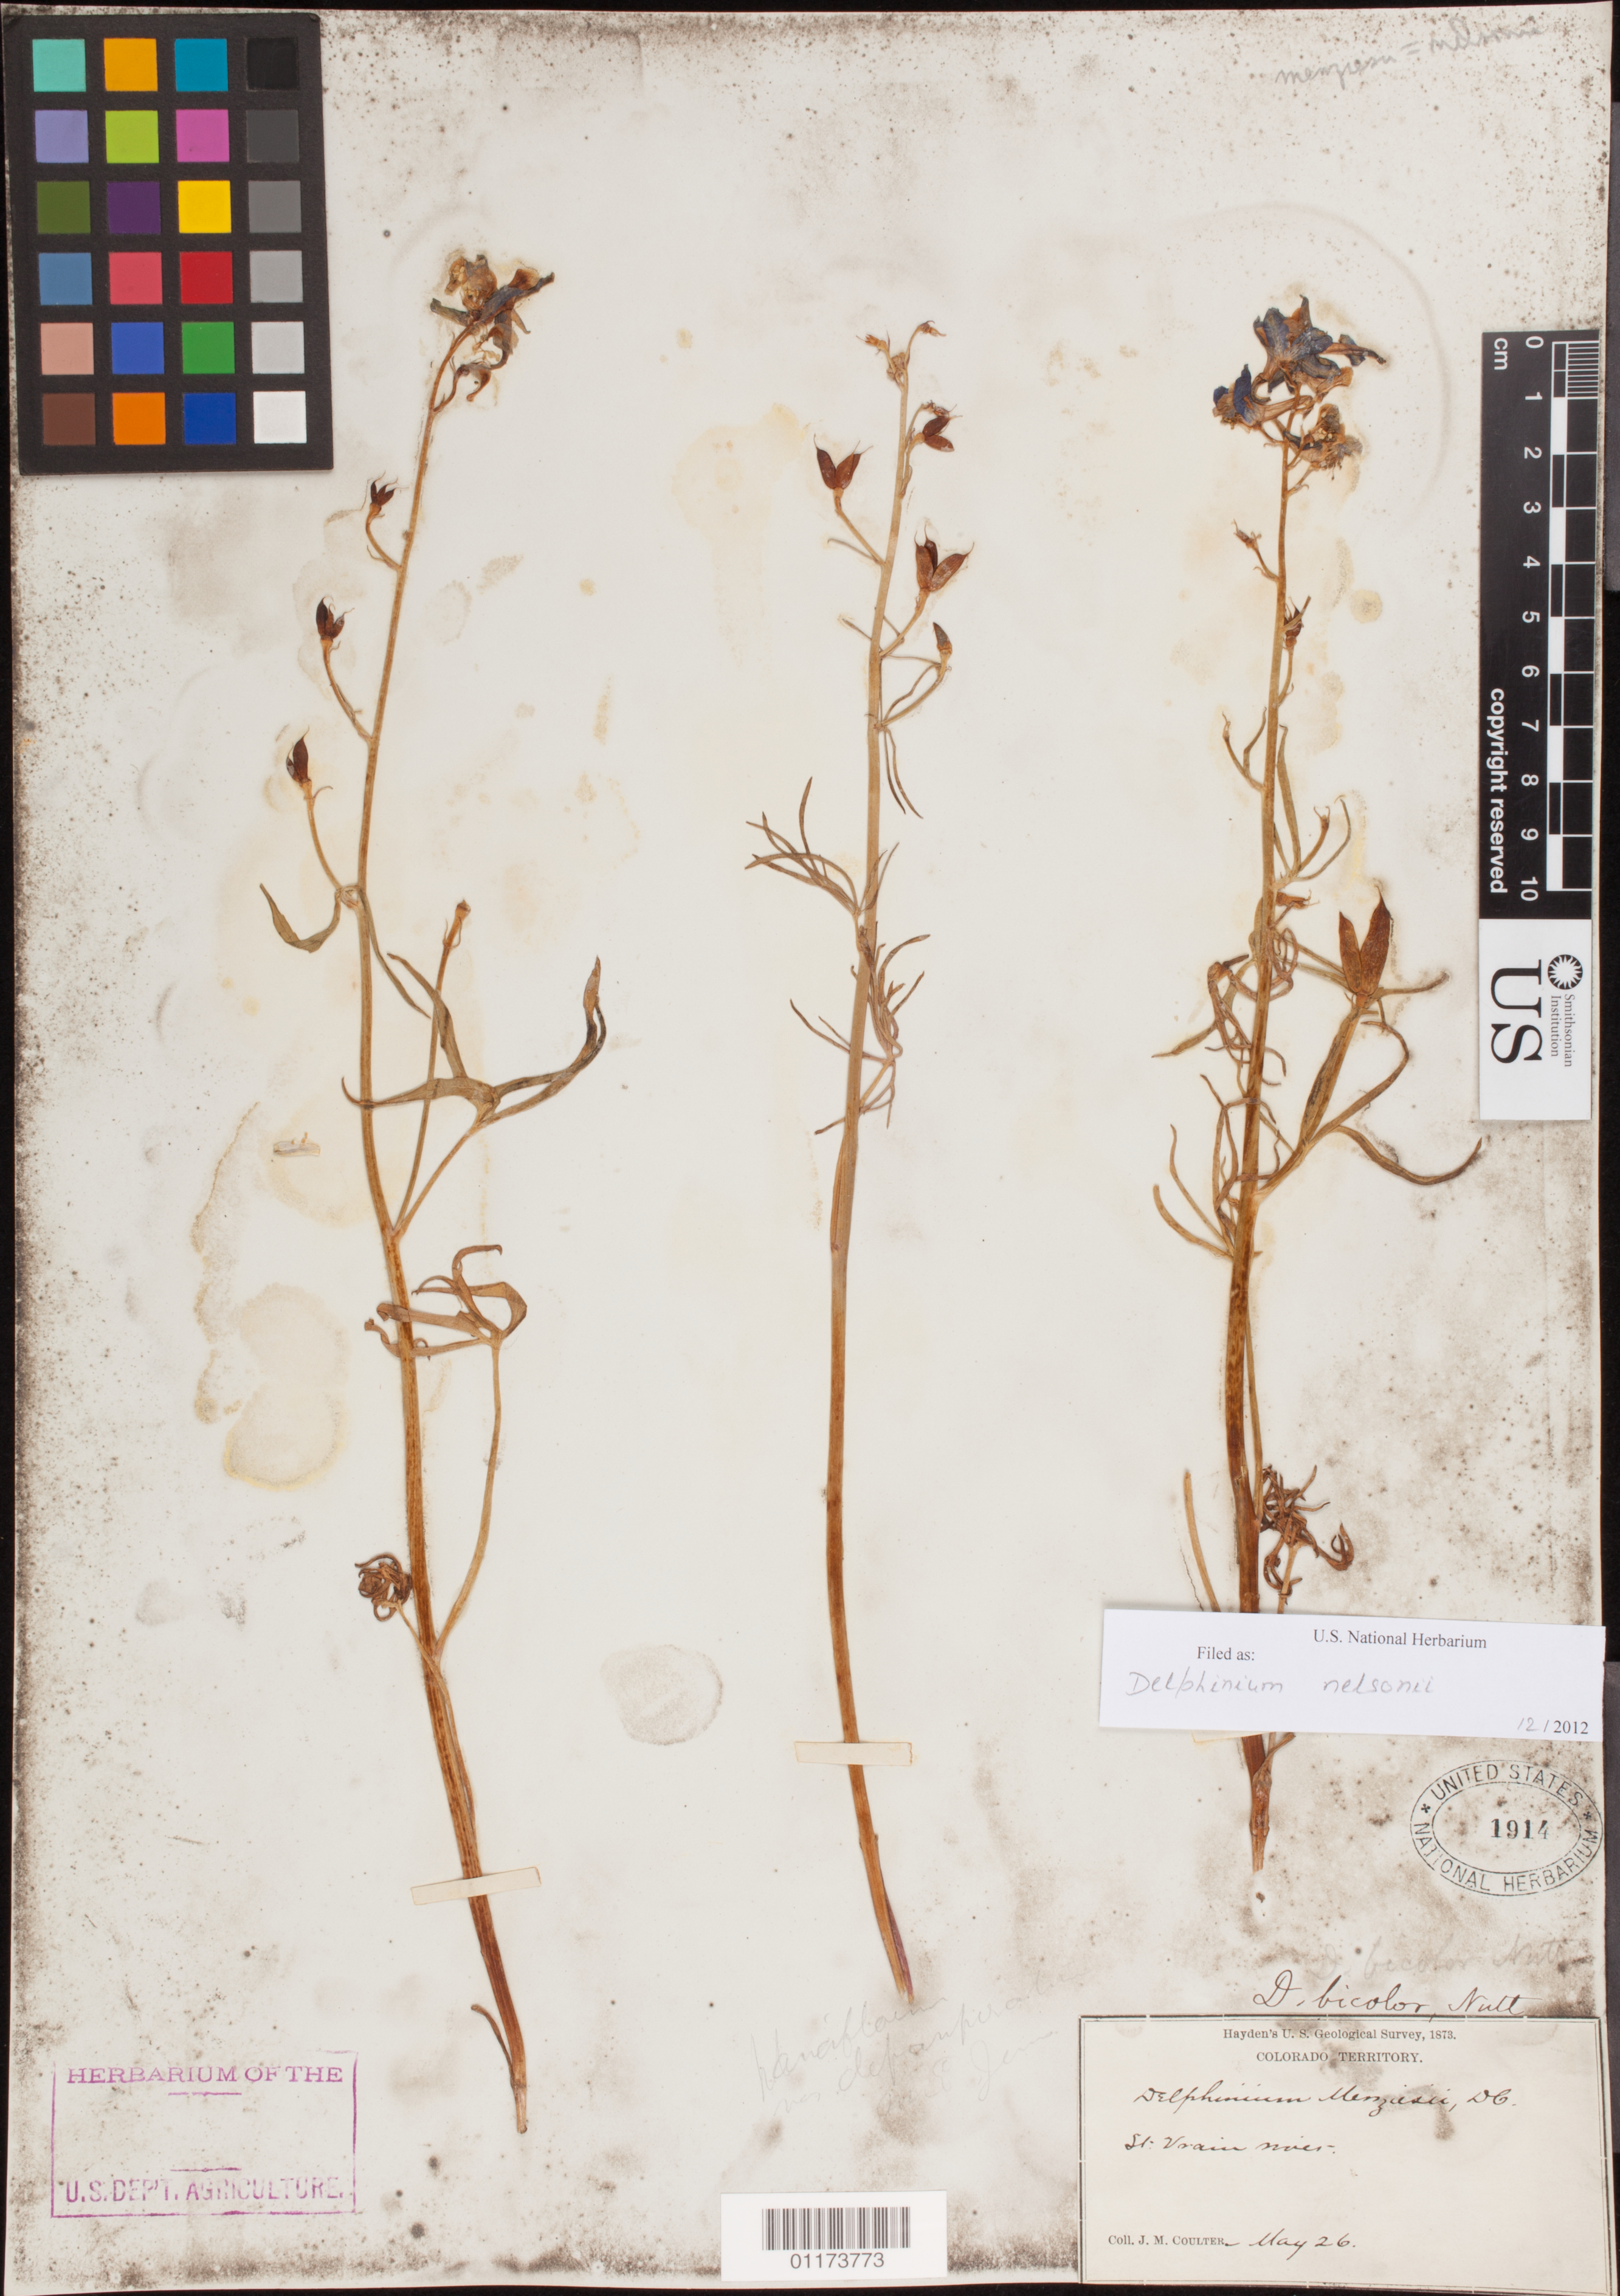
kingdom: Plantae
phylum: Tracheophyta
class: Magnoliopsida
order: Ranunculales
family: Ranunculaceae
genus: Delphinium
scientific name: Delphinium nelsonii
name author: Greene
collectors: J. M. Coulter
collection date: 1873-05-26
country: United States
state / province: Colorado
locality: St. Vrain River.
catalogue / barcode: US 1914